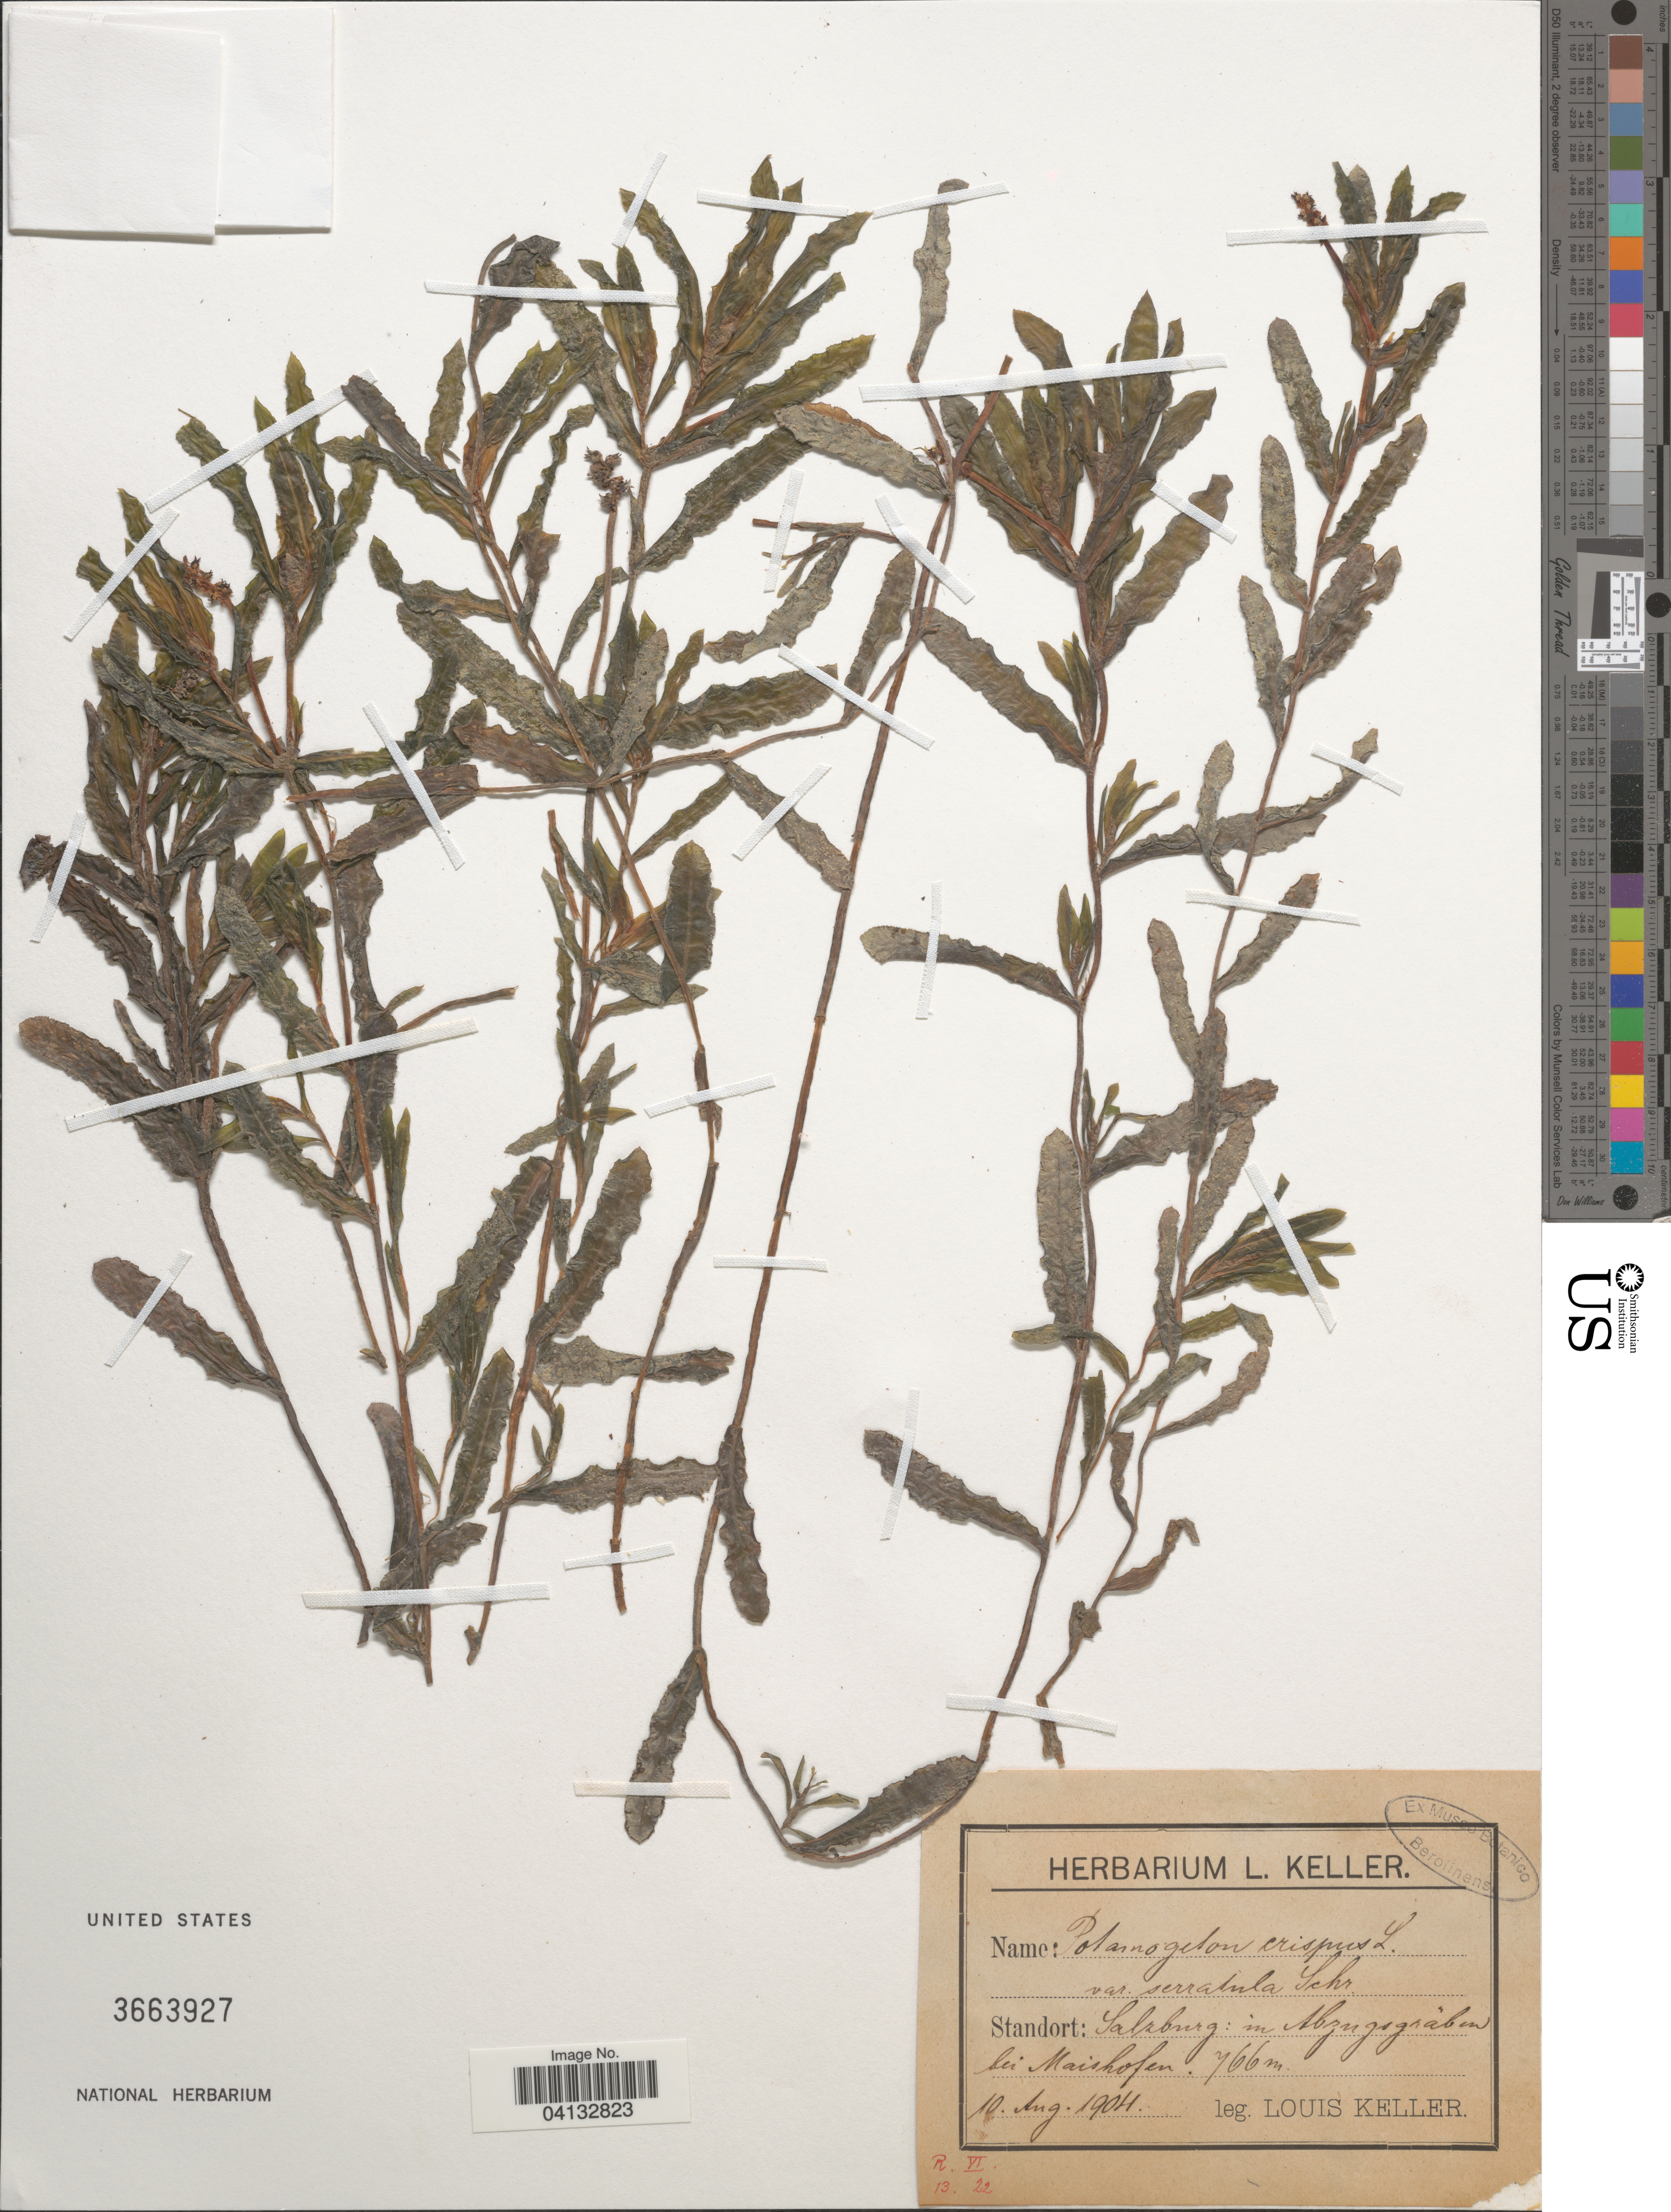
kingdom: Plantae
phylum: Tracheophyta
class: Liliopsida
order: Alismatales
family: Potamogetonaceae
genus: Potamogeton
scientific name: Potamogeton crispus var. serratula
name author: (Opiz) Schrad. ex Rchb.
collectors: L. Keller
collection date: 1904-08-10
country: Austria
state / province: Salzburg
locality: In Abzugsgraben bei Maishofen.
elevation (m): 766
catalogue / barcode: US 3663927